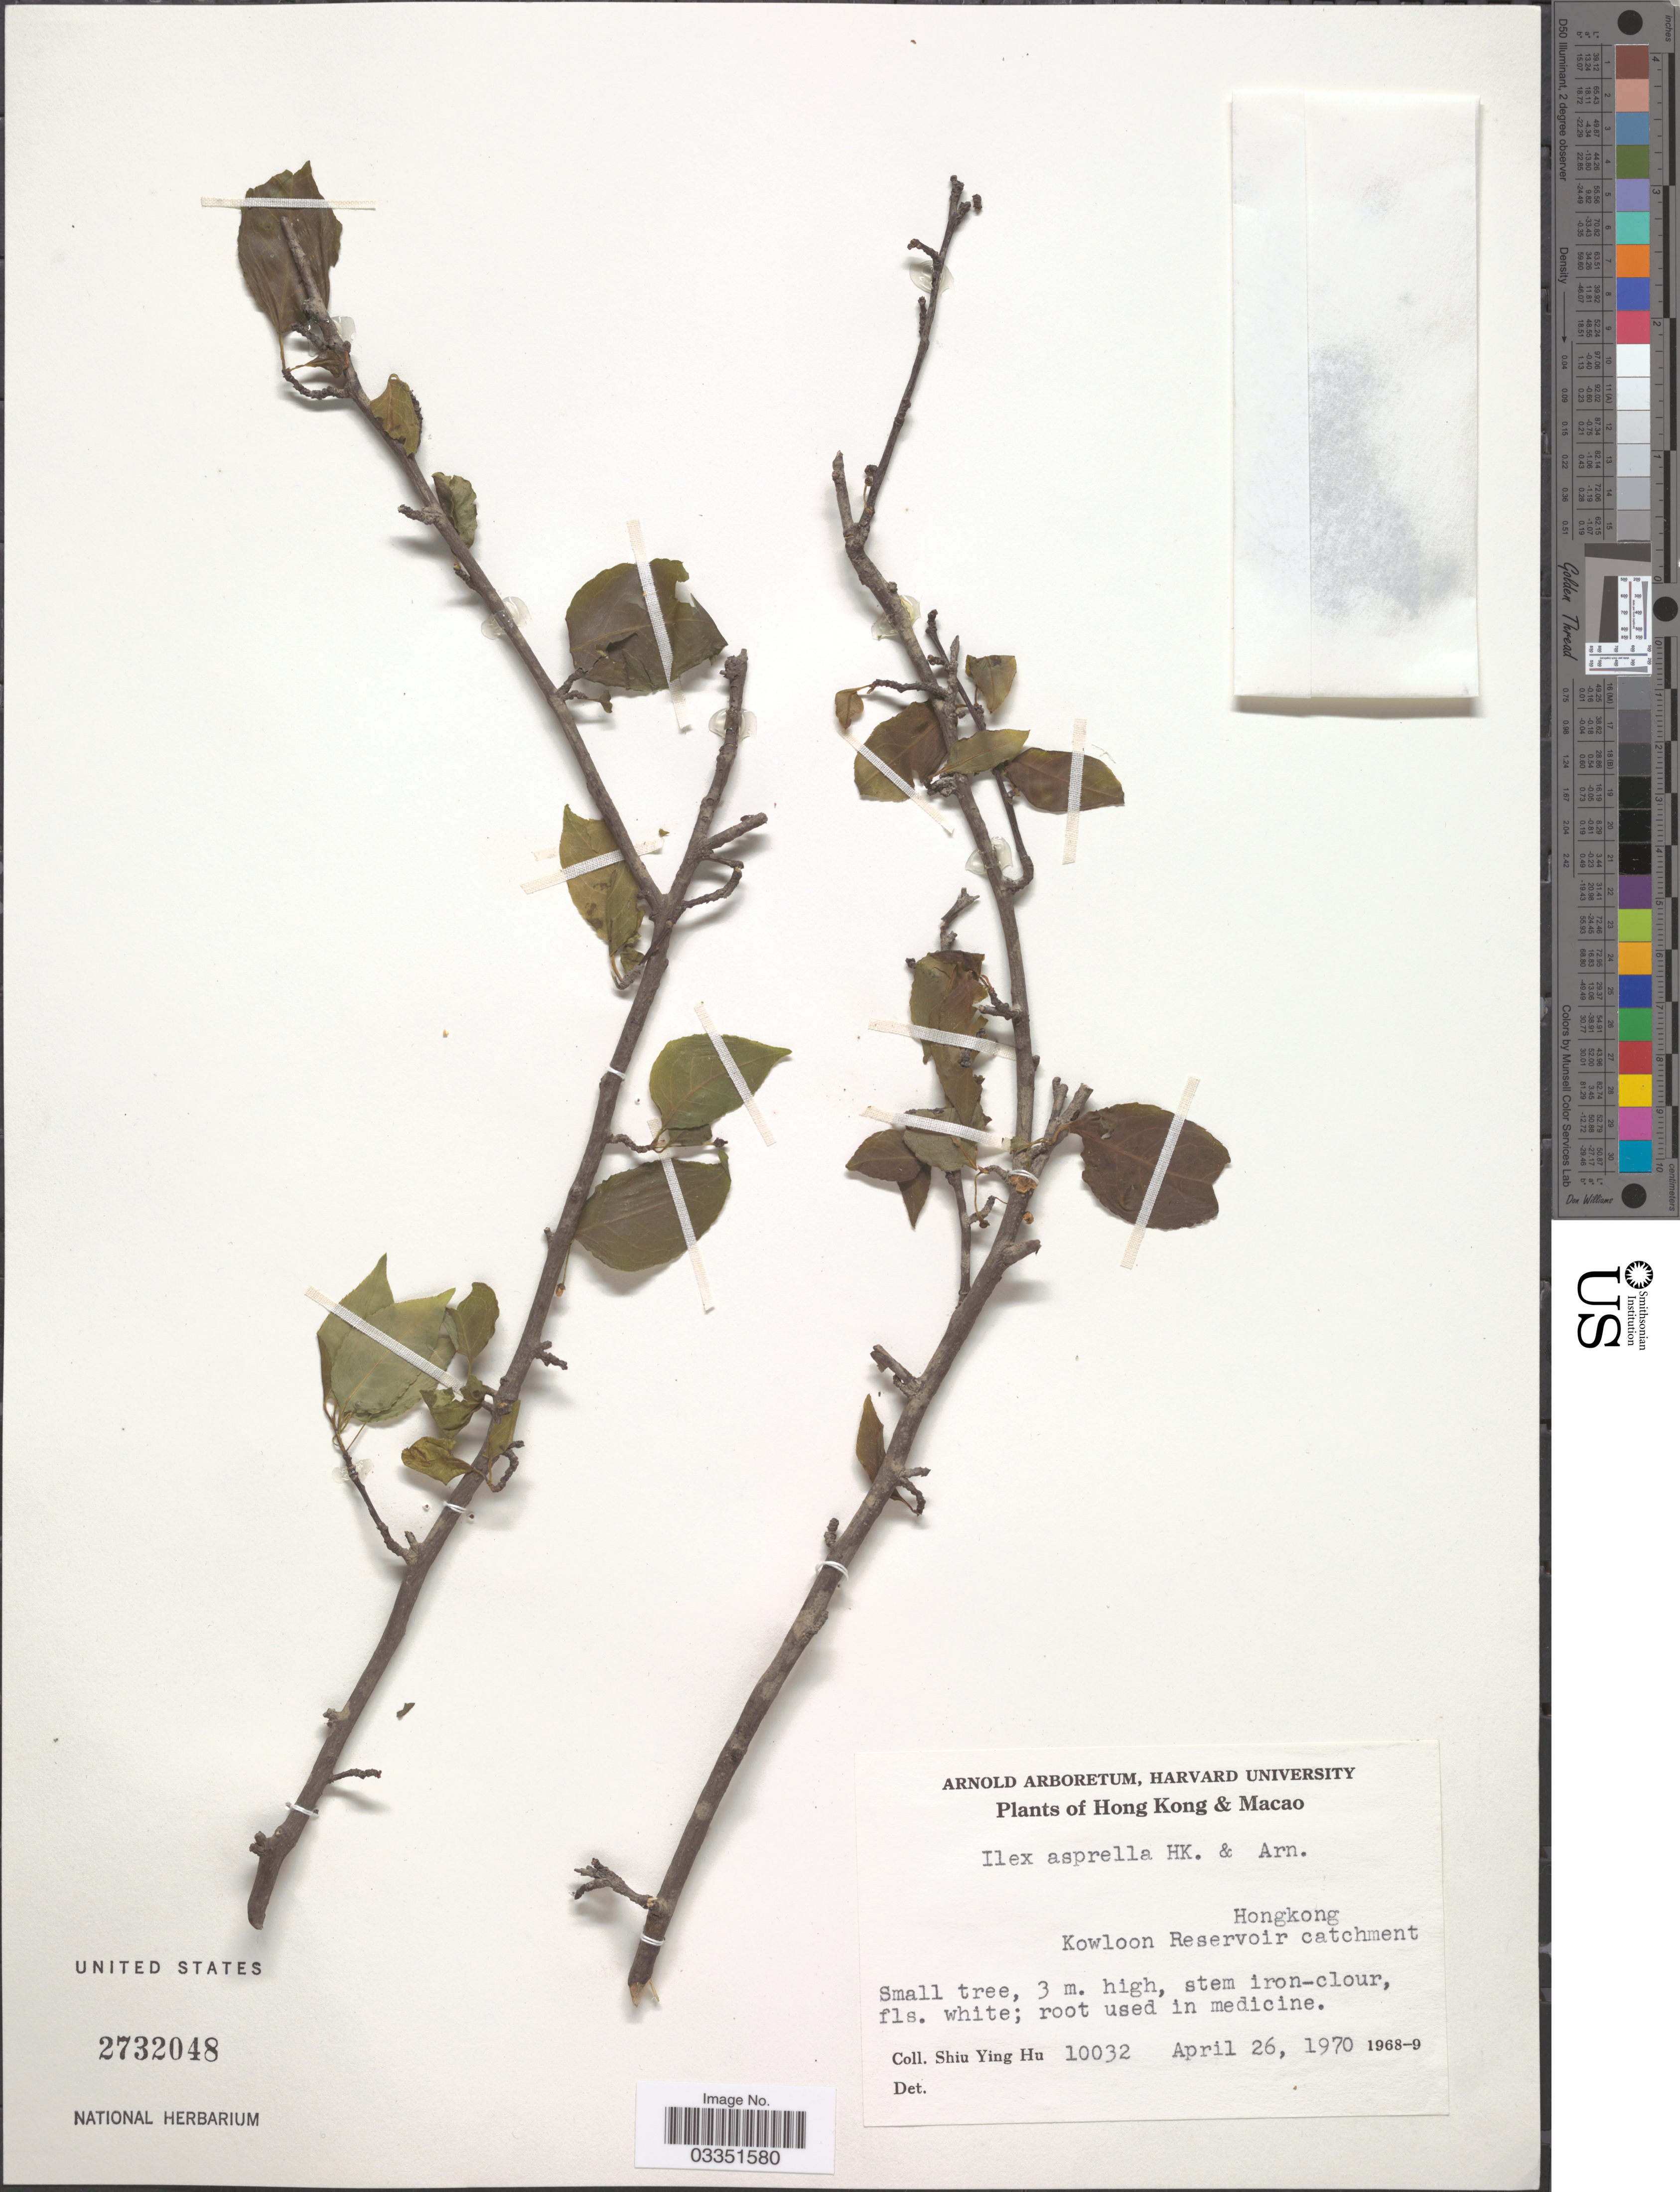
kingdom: Plantae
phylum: Tracheophyta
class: Magnoliopsida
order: Aquifoliales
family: Aquifoliaceae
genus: Ilex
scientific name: Ilex asperula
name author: Mart.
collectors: S. Y. Hu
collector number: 10032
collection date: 1970-04-26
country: China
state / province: Hong Kong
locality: Kowloon Reservoir catchment.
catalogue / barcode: US 2732048